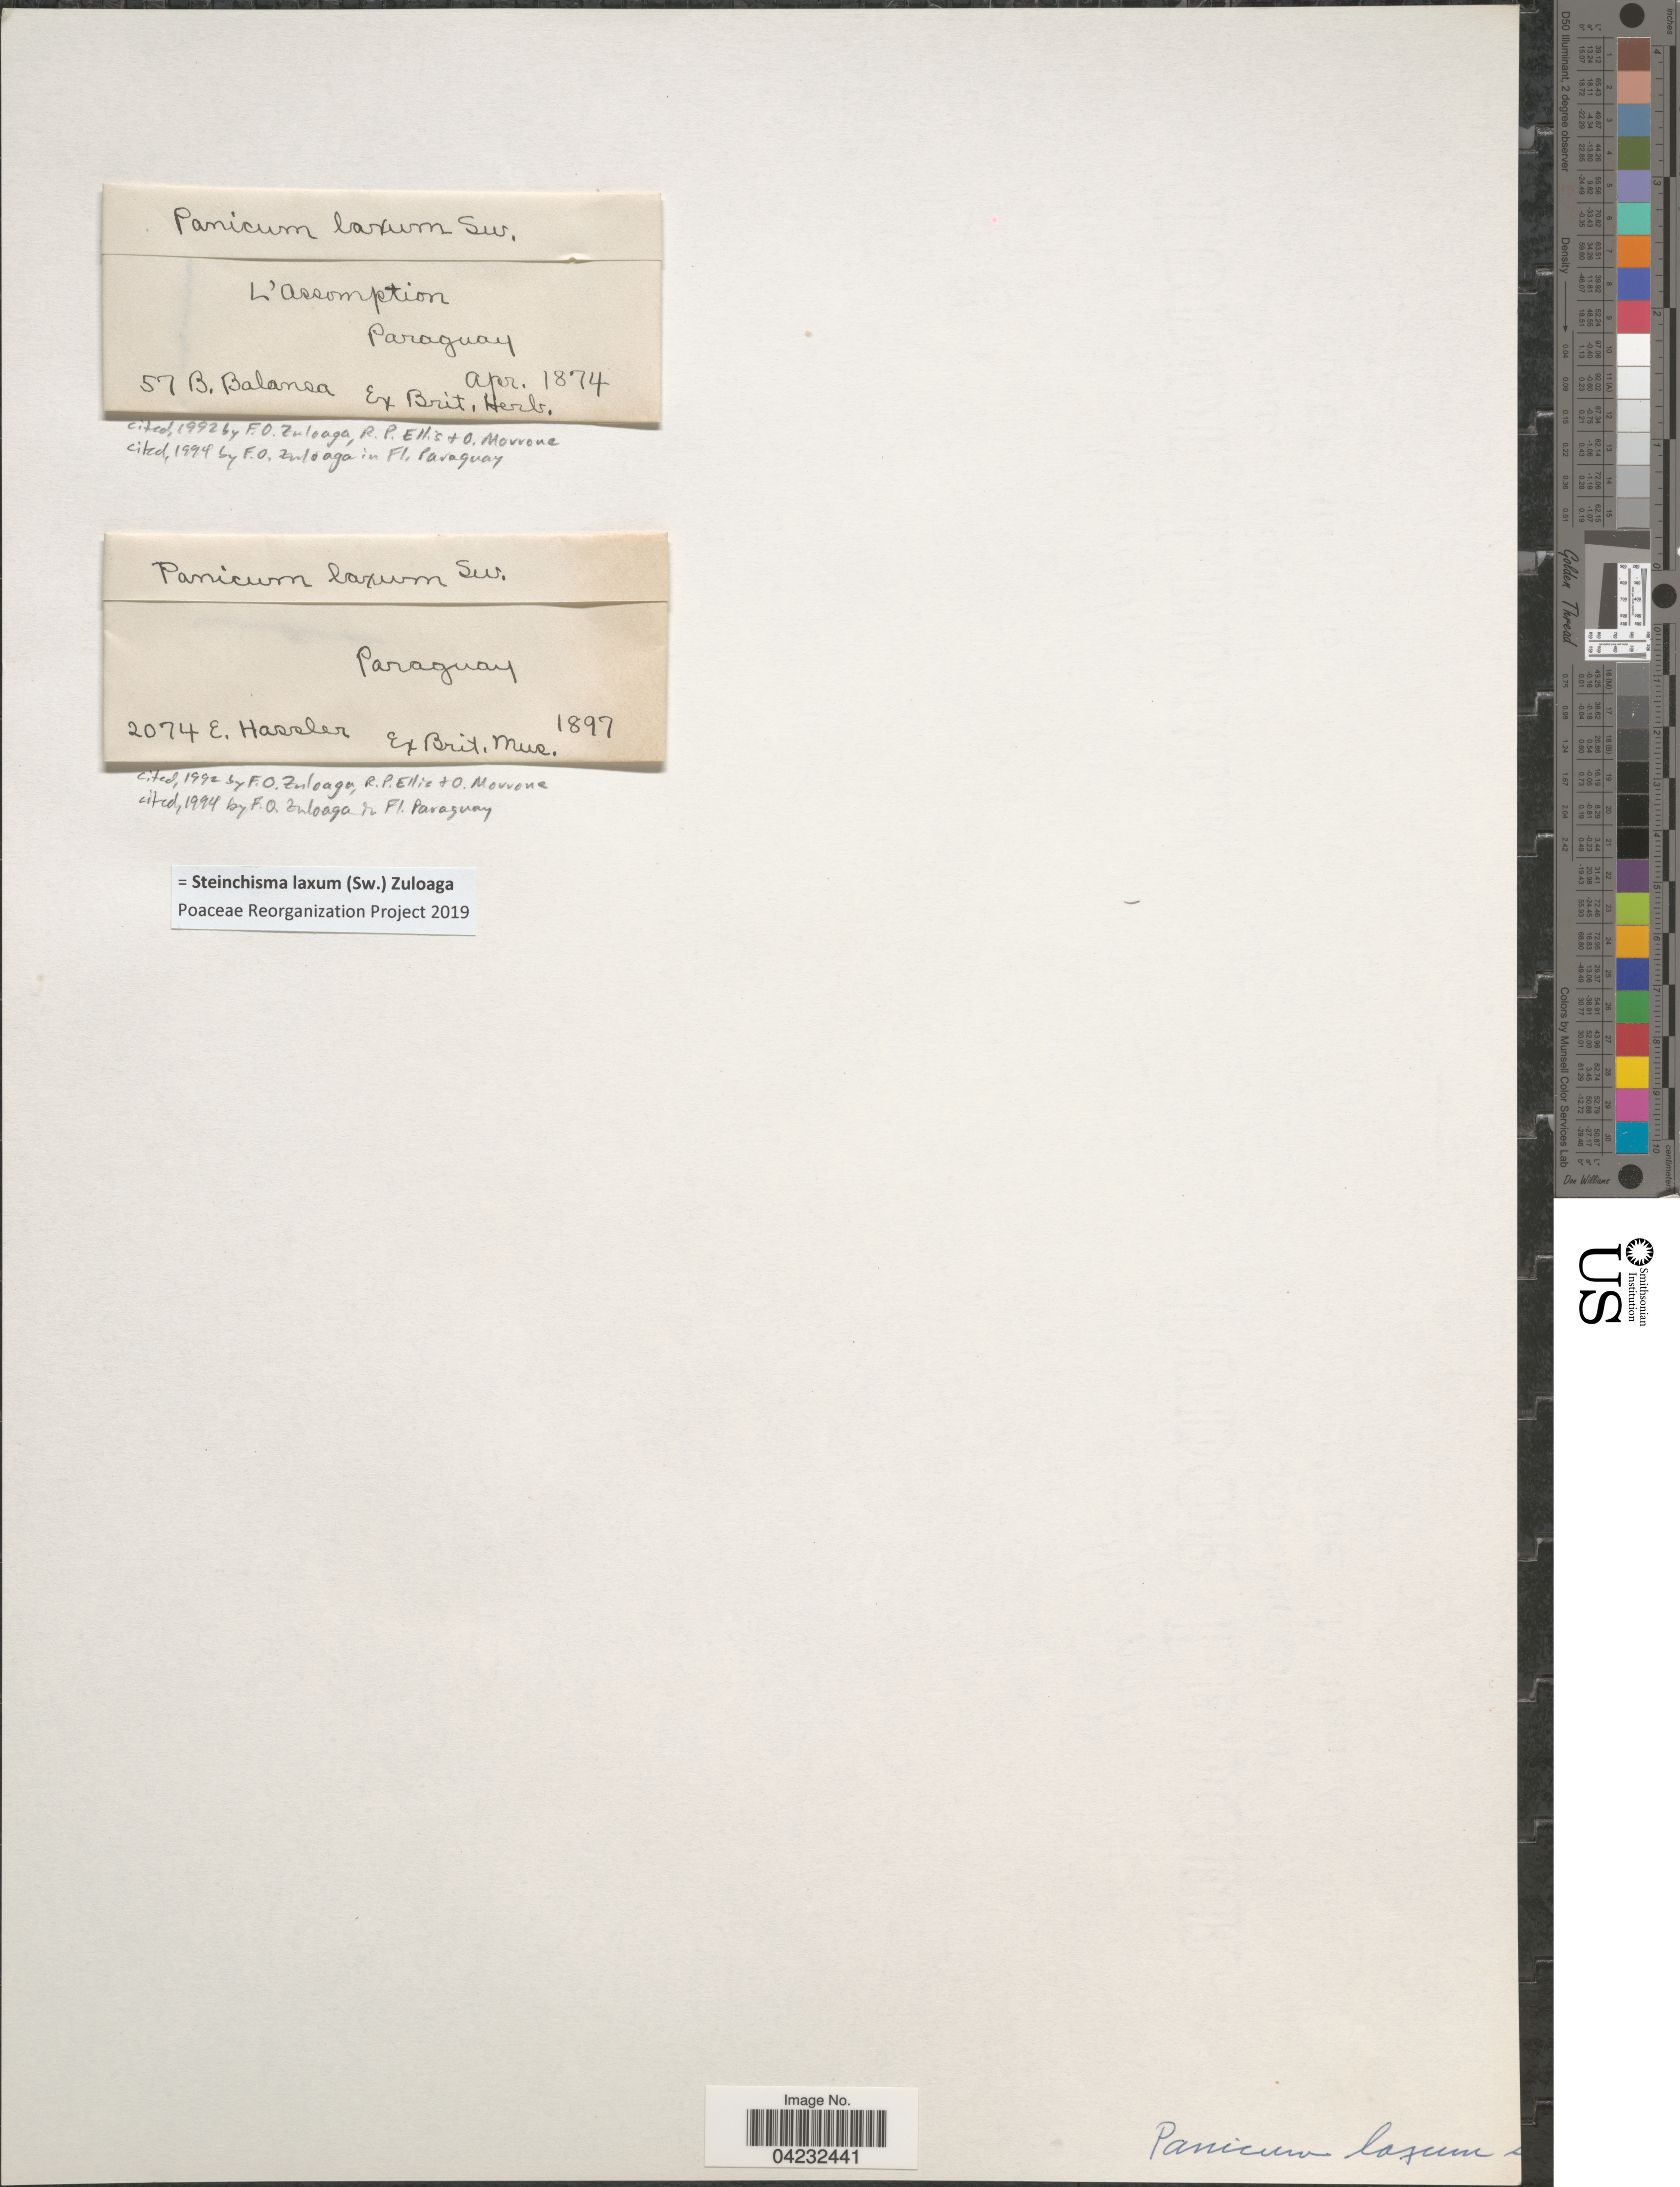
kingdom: Plantae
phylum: Tracheophyta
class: Liliopsida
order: Poales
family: Poaceae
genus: Steinchisma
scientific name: Steinchisma laxum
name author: (Sw.) Zuloaga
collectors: E. Hassler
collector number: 2074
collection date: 1897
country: Paraguay